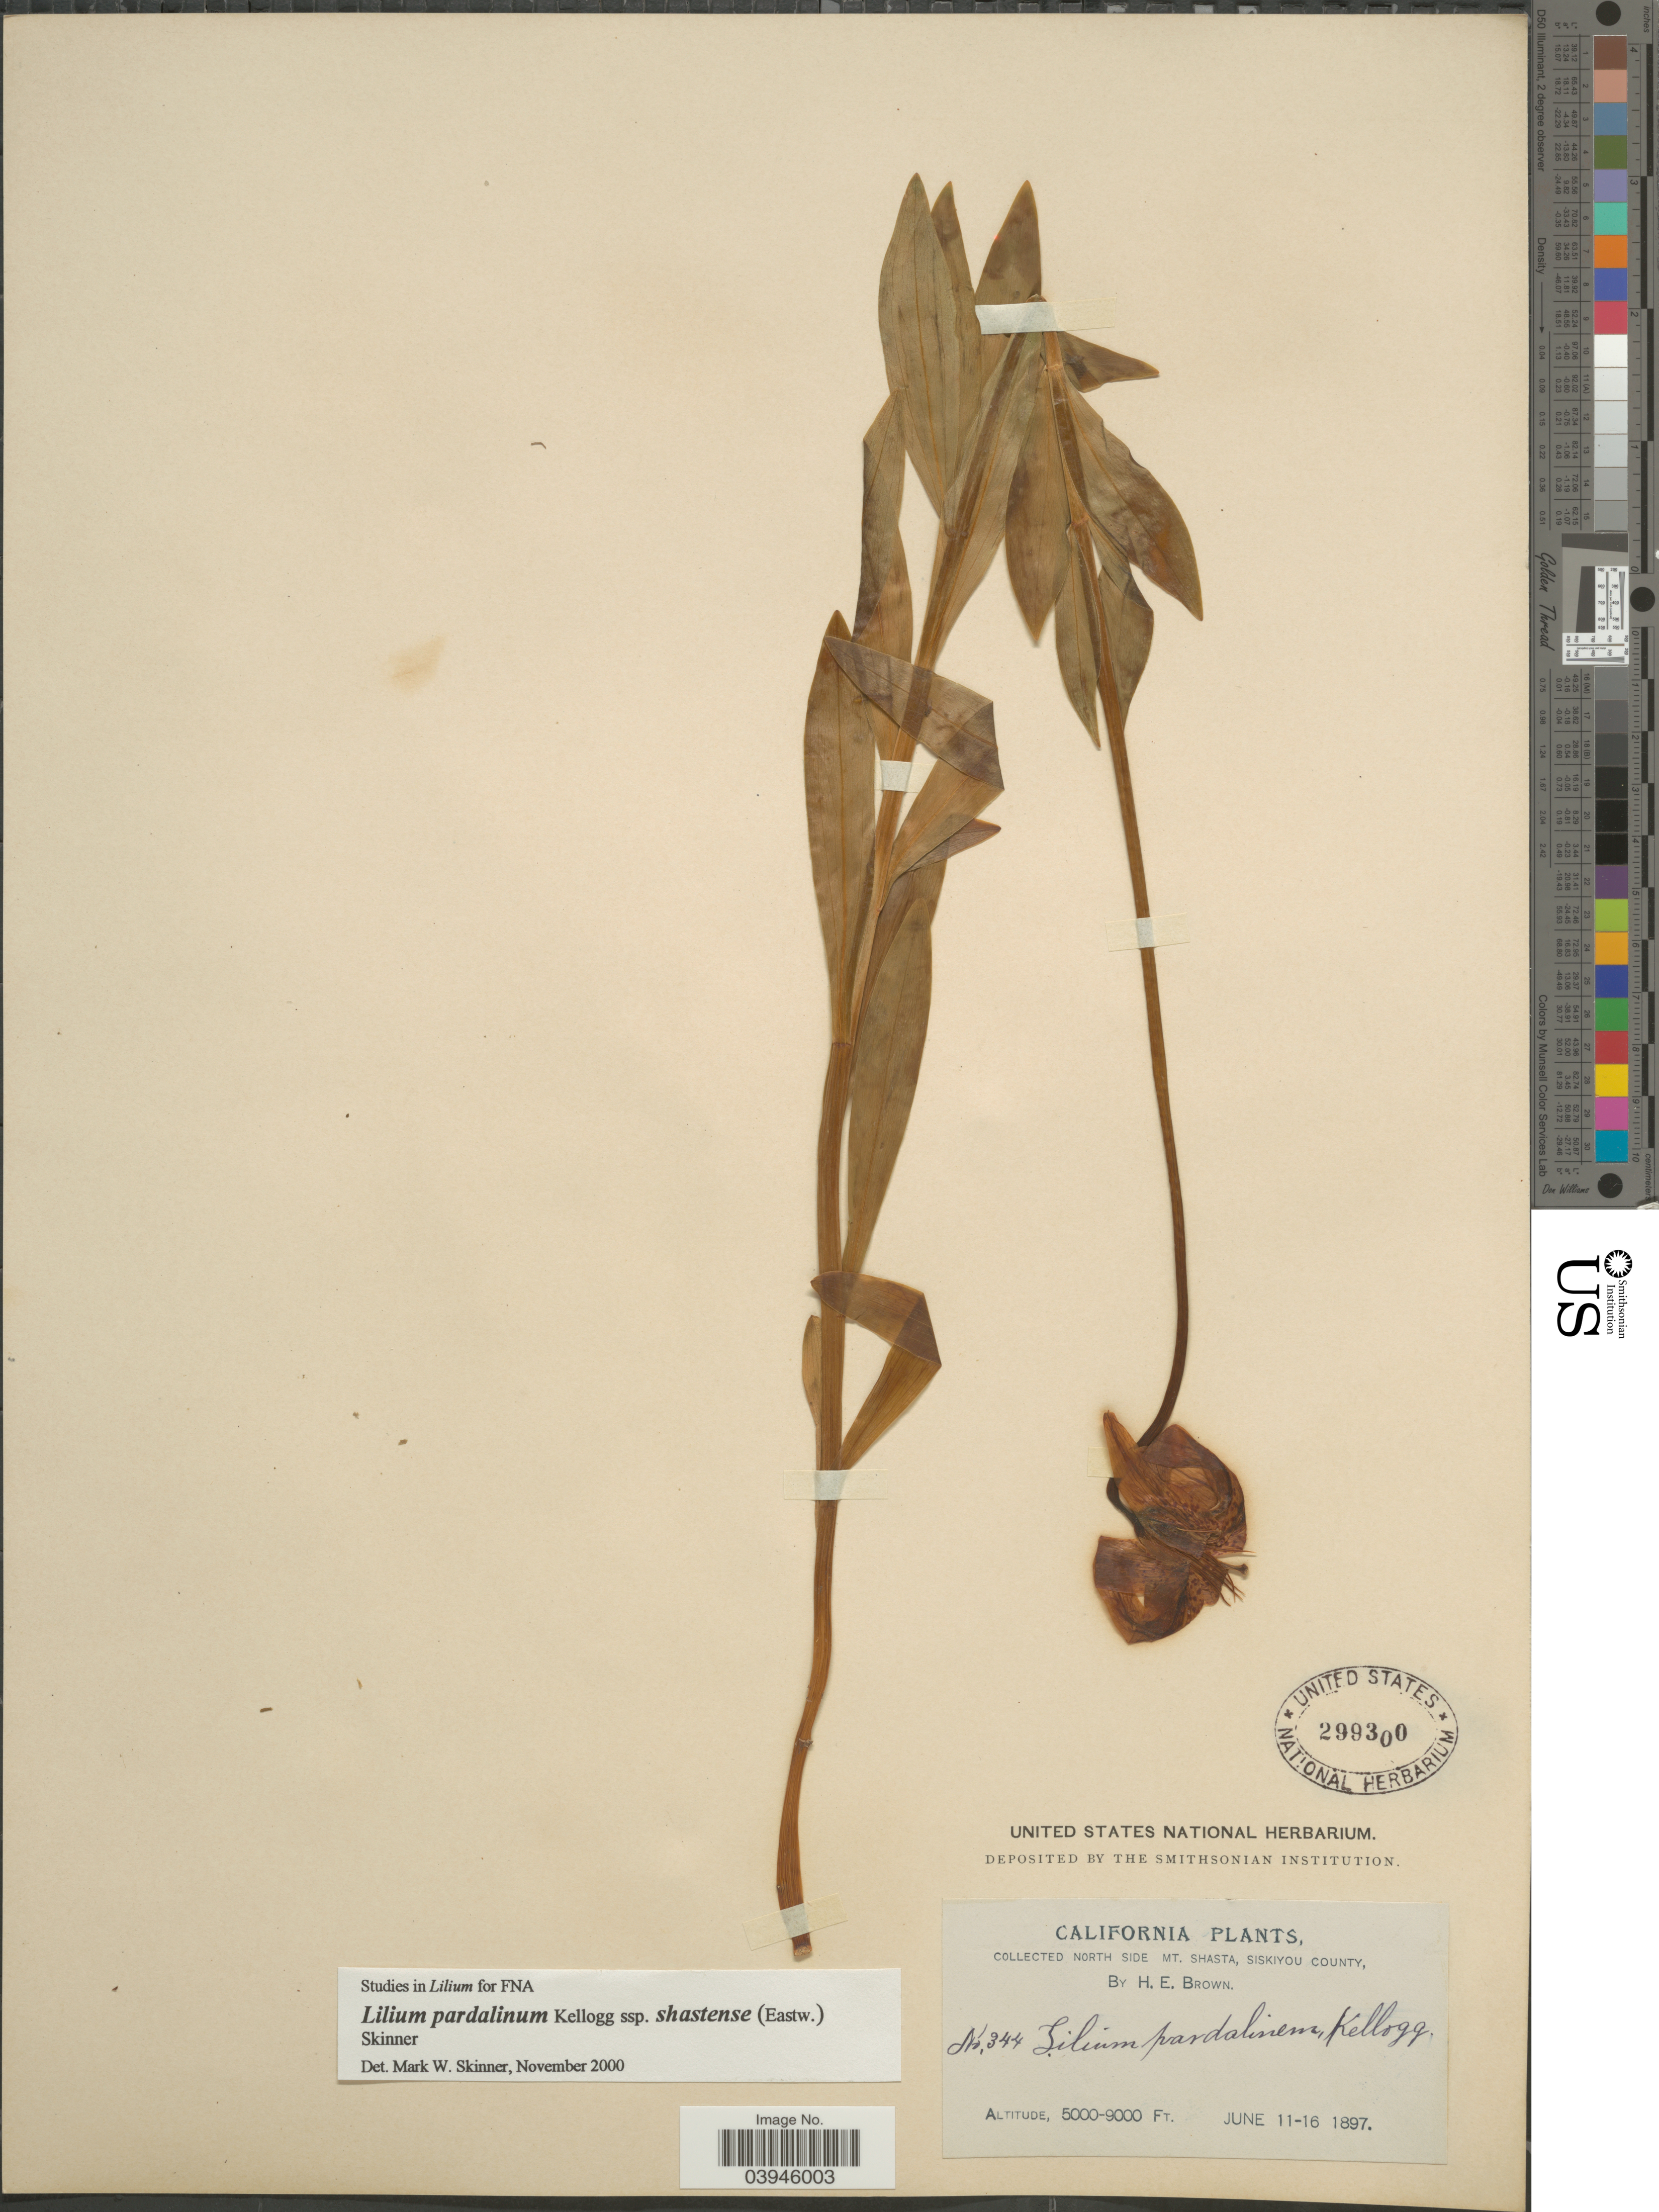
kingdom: Plantae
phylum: Tracheophyta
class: Liliopsida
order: Liliales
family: Liliaceae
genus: Lilium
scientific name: Lilium nevadense var. shastense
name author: Eastw.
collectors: H. E. Brown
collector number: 344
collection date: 1897-06-11/1897-06-16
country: United States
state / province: California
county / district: Siskiyou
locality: North side mt. Shasta, Siskiyou County.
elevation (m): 1524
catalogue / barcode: US 299300